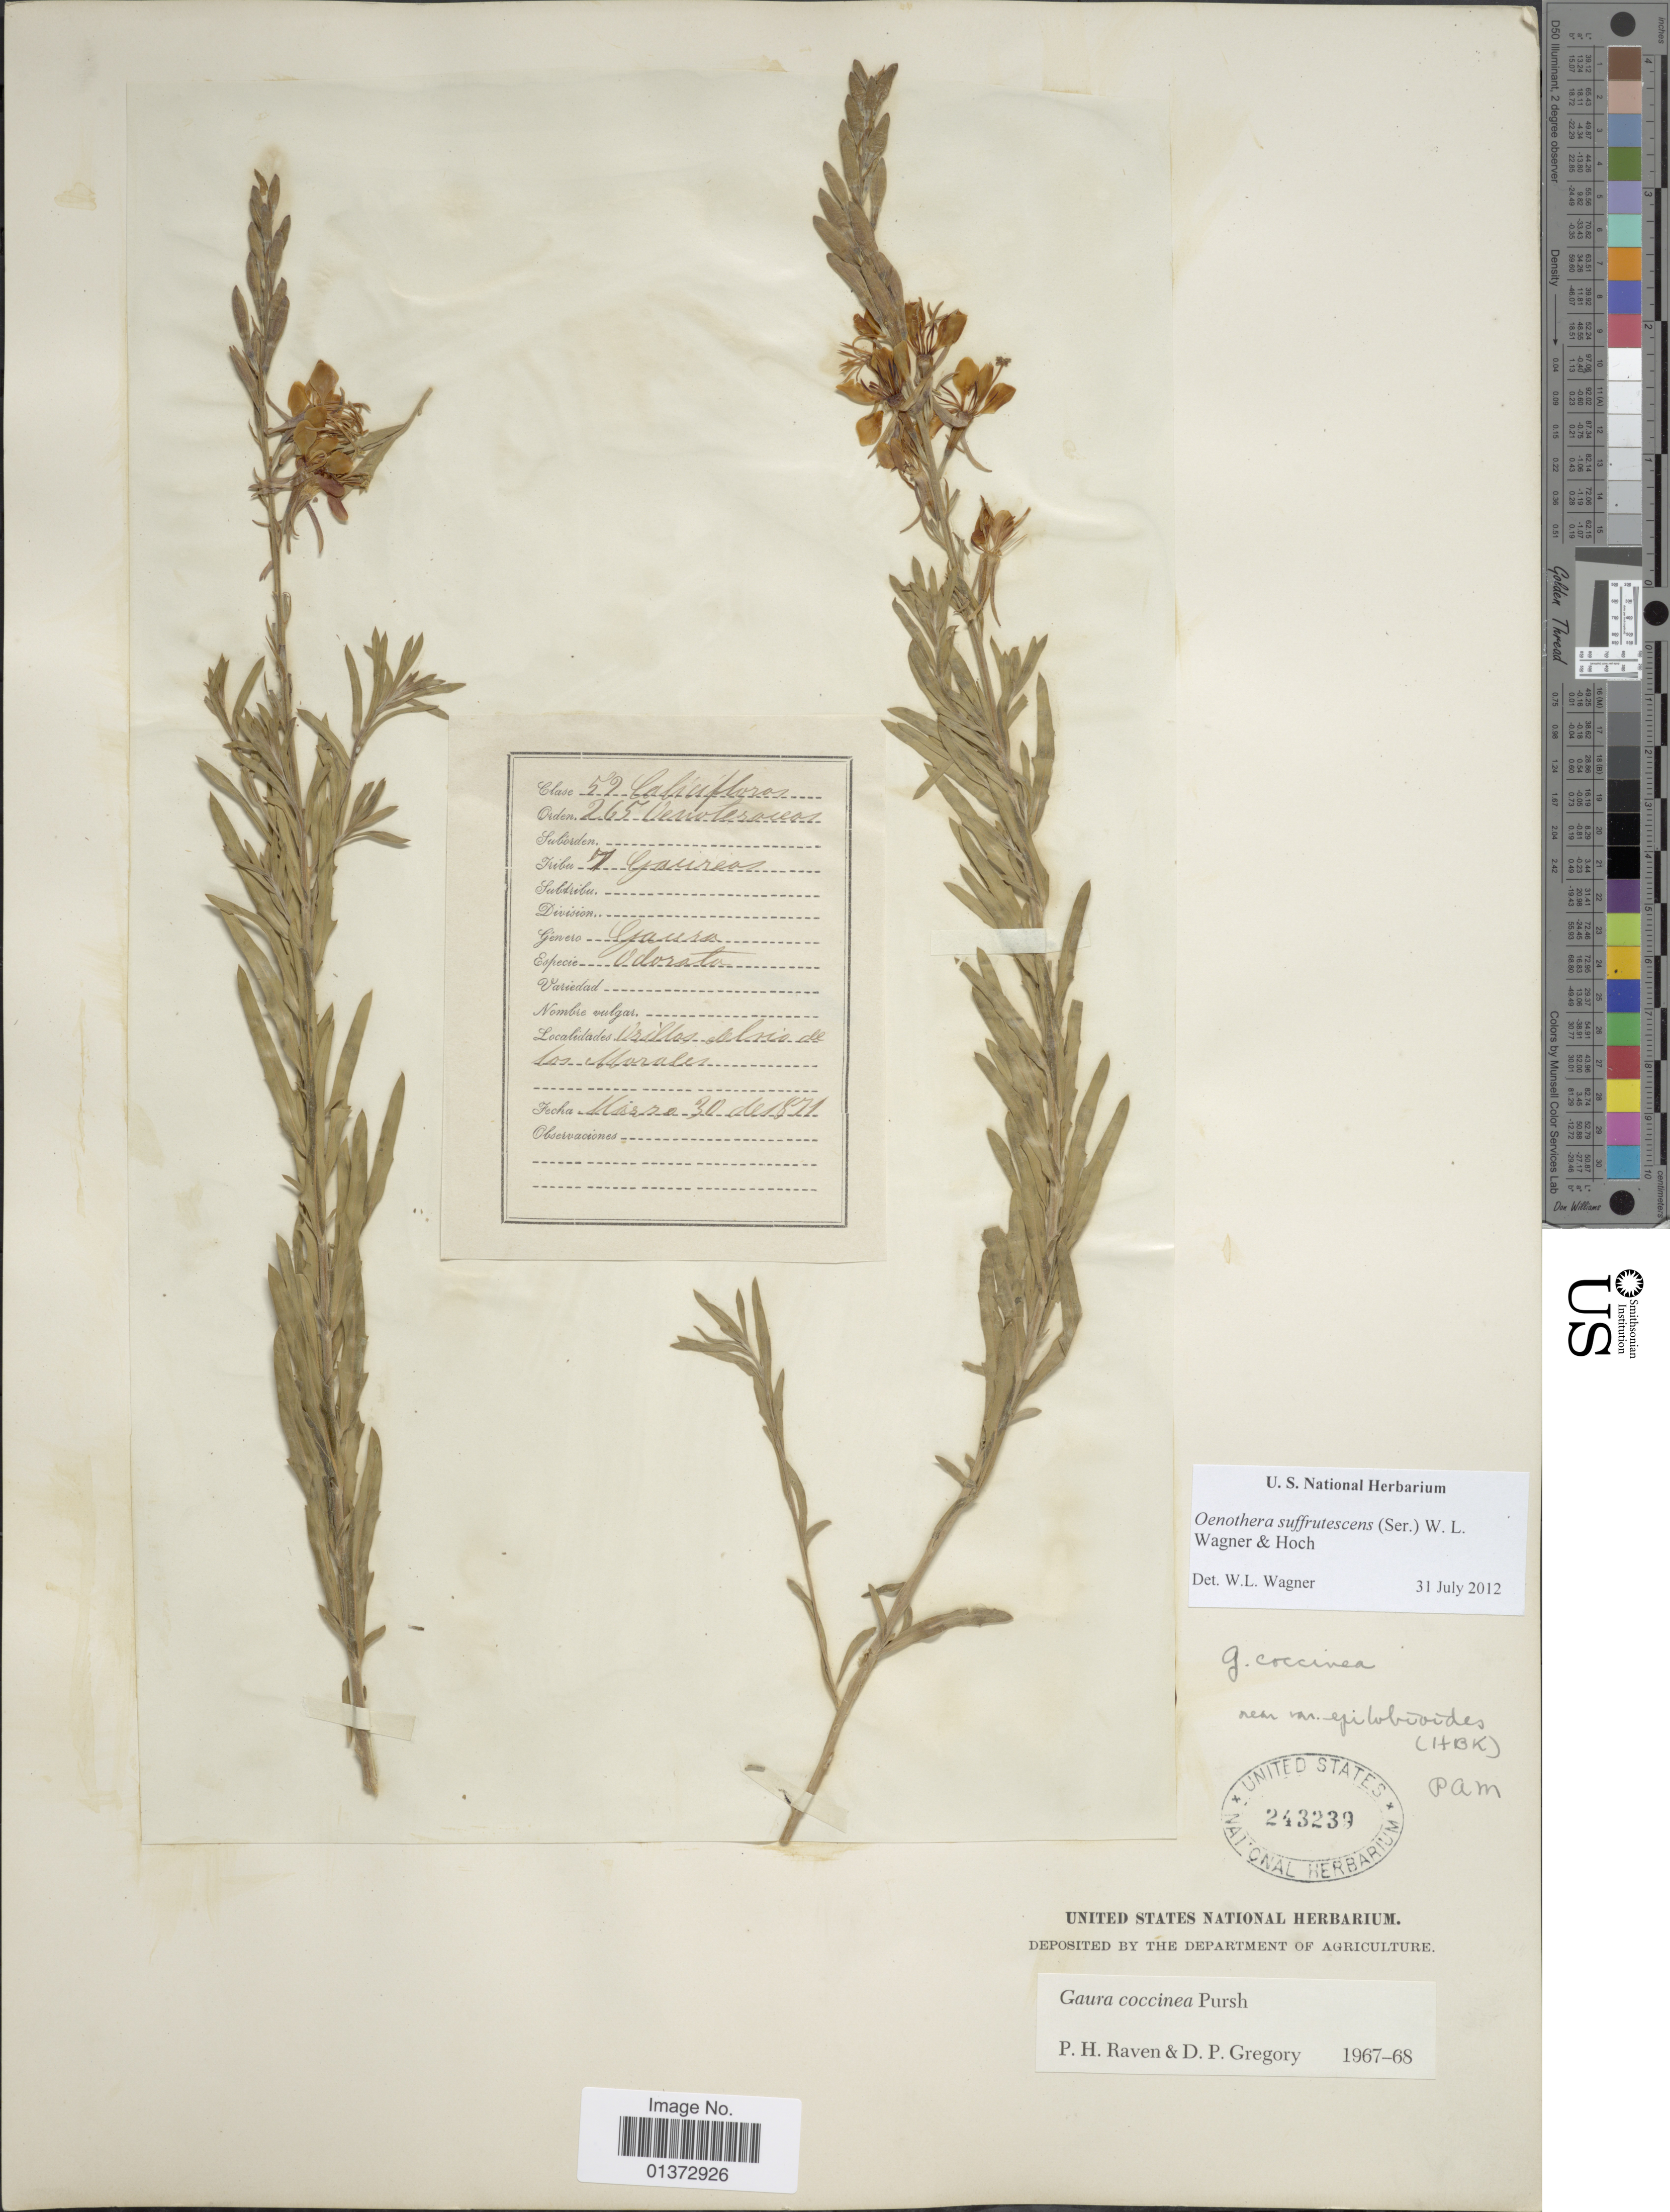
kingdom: Plantae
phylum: Tracheophyta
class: Magnoliopsida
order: Myrtales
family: Onagraceae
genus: Oenothera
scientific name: Oenothera suffrutescens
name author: (Ser.) W.L. Wagner & Hoch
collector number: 52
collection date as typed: Marzo 30 des 1871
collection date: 1871-03-30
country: Mexico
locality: Orillas del rio de los Morales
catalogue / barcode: US 243239